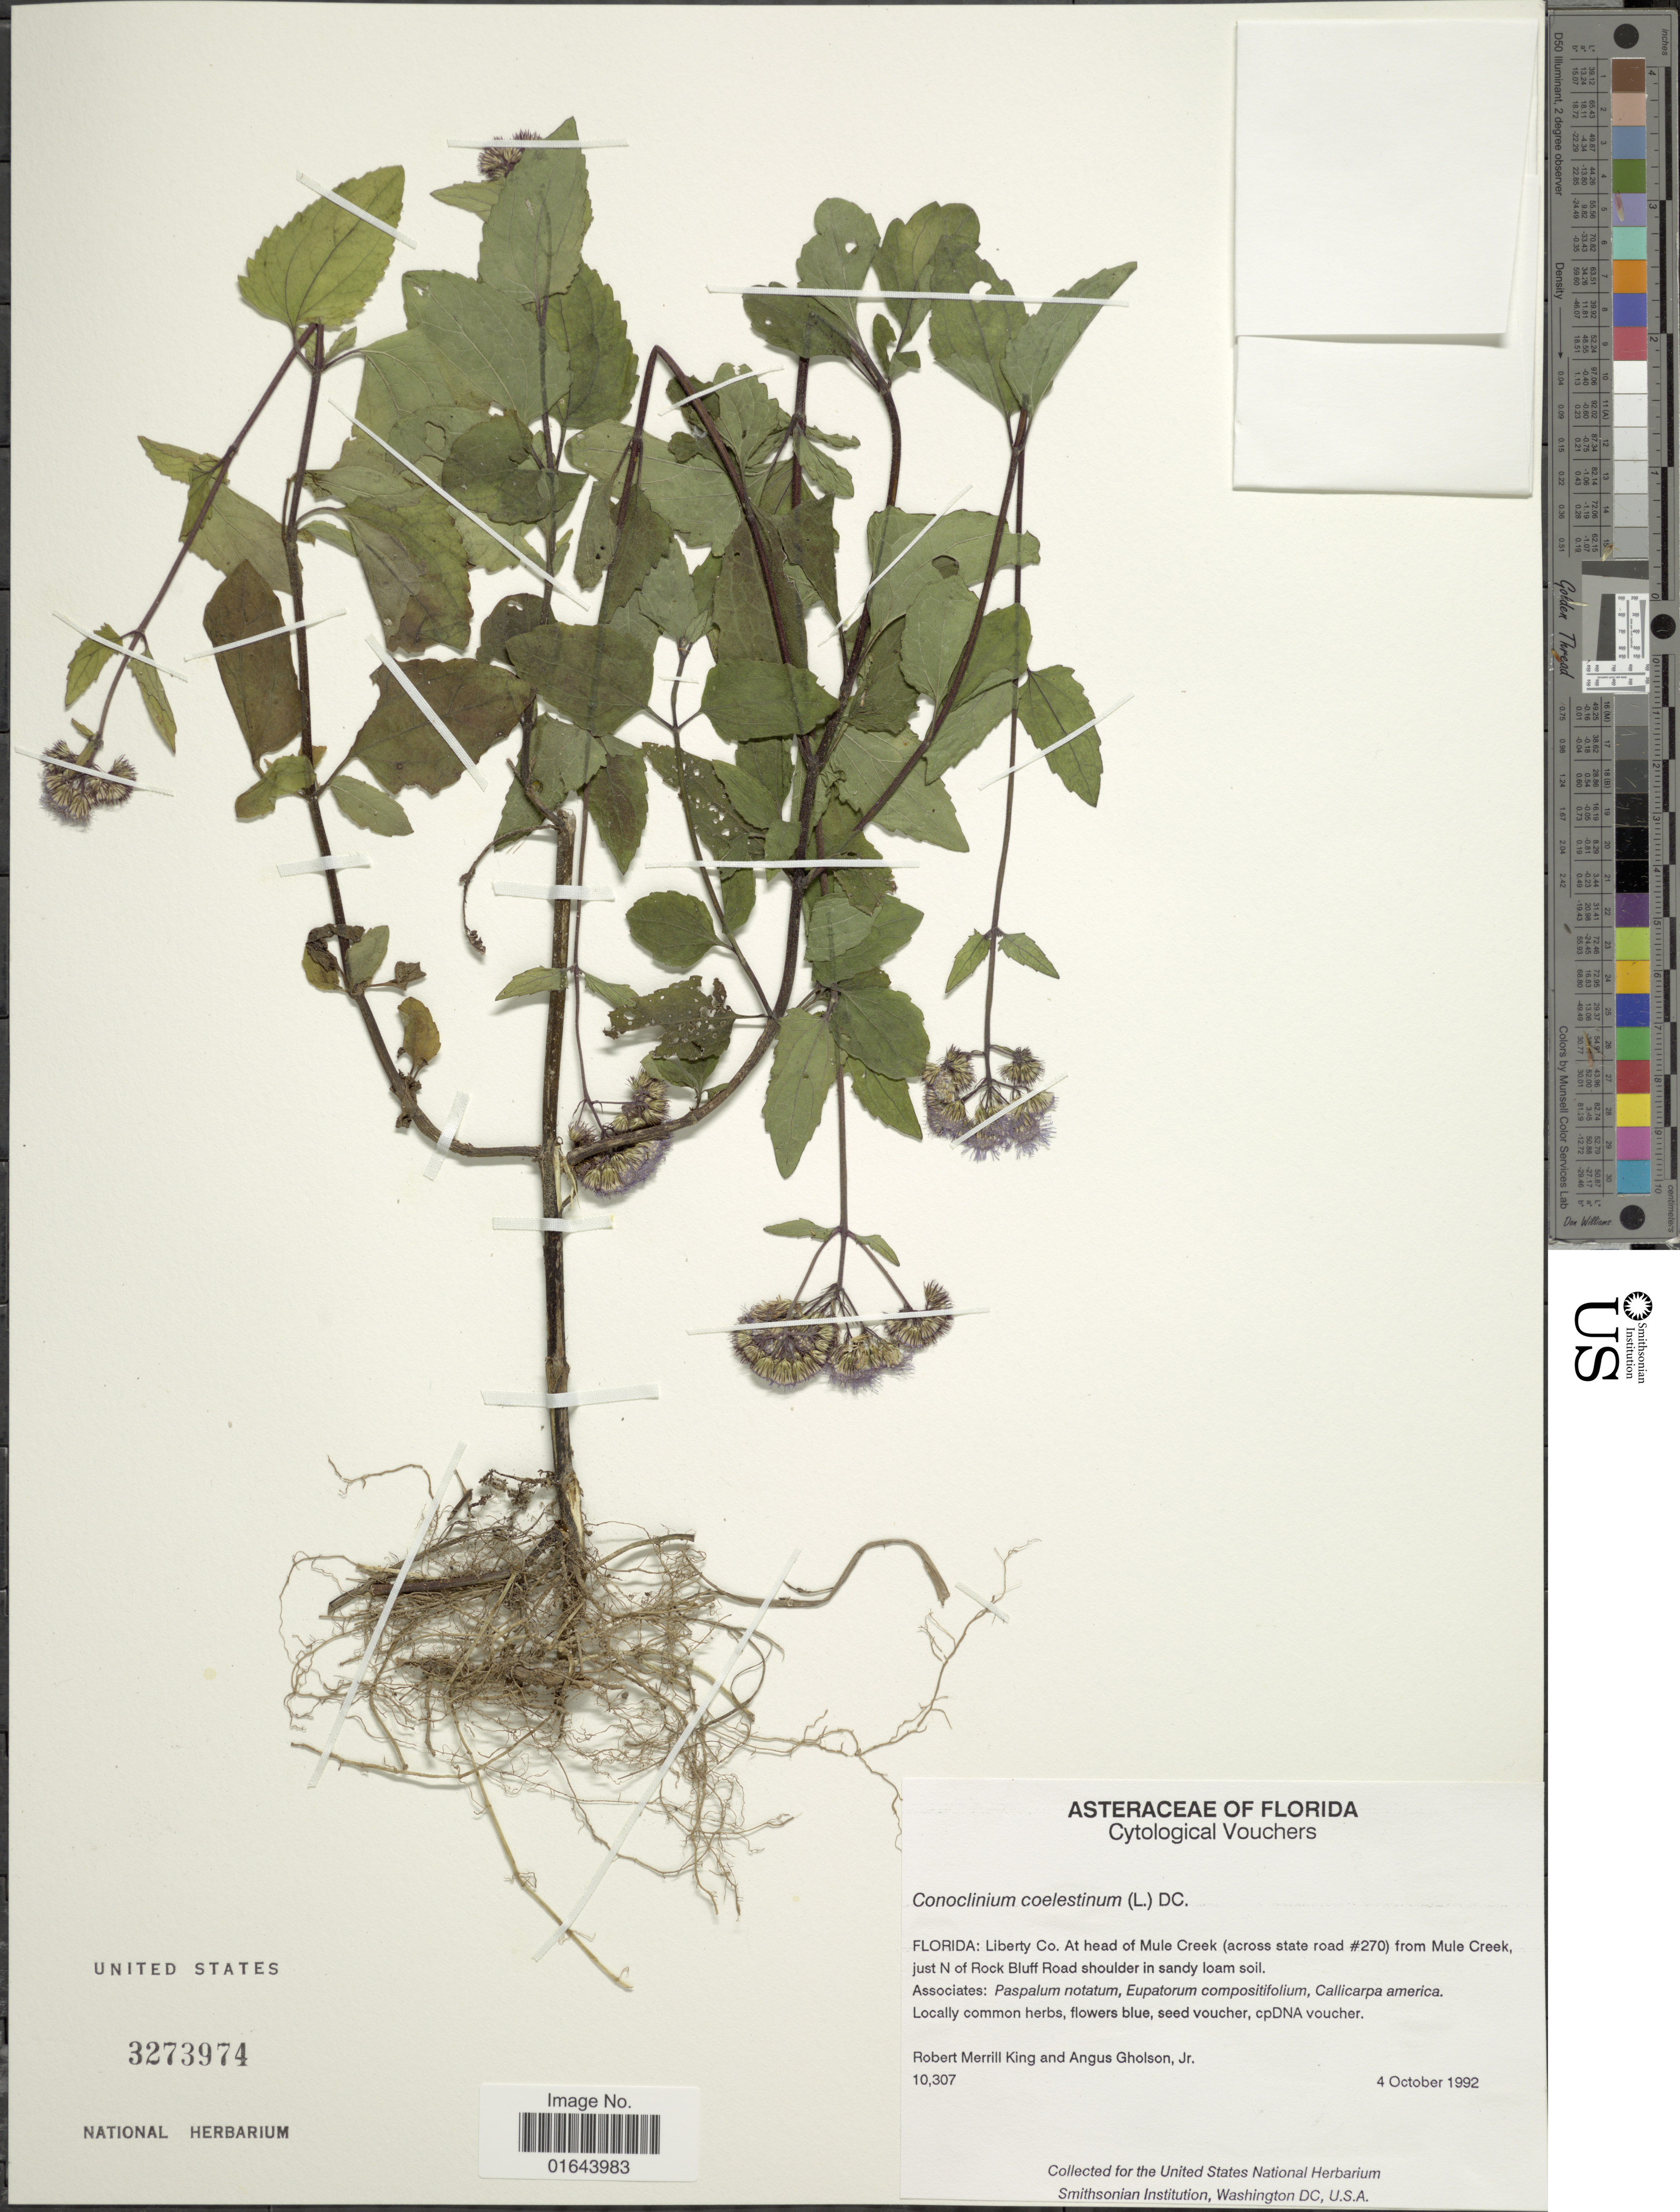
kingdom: Plantae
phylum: Tracheophyta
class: Magnoliopsida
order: Asterales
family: Asteraceae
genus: Conoclinium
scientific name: Conoclinium coelestinum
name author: (L.) DC.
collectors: R. M. King & A. Gholson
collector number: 10307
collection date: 1992-10-04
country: United States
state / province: Florida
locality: Florida: Liberty Co. At head of Mule Creek (across state road #270) from Mule Creek, junst N of Rock Bluff Road shoulder in sandy loam soil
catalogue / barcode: US 3273974